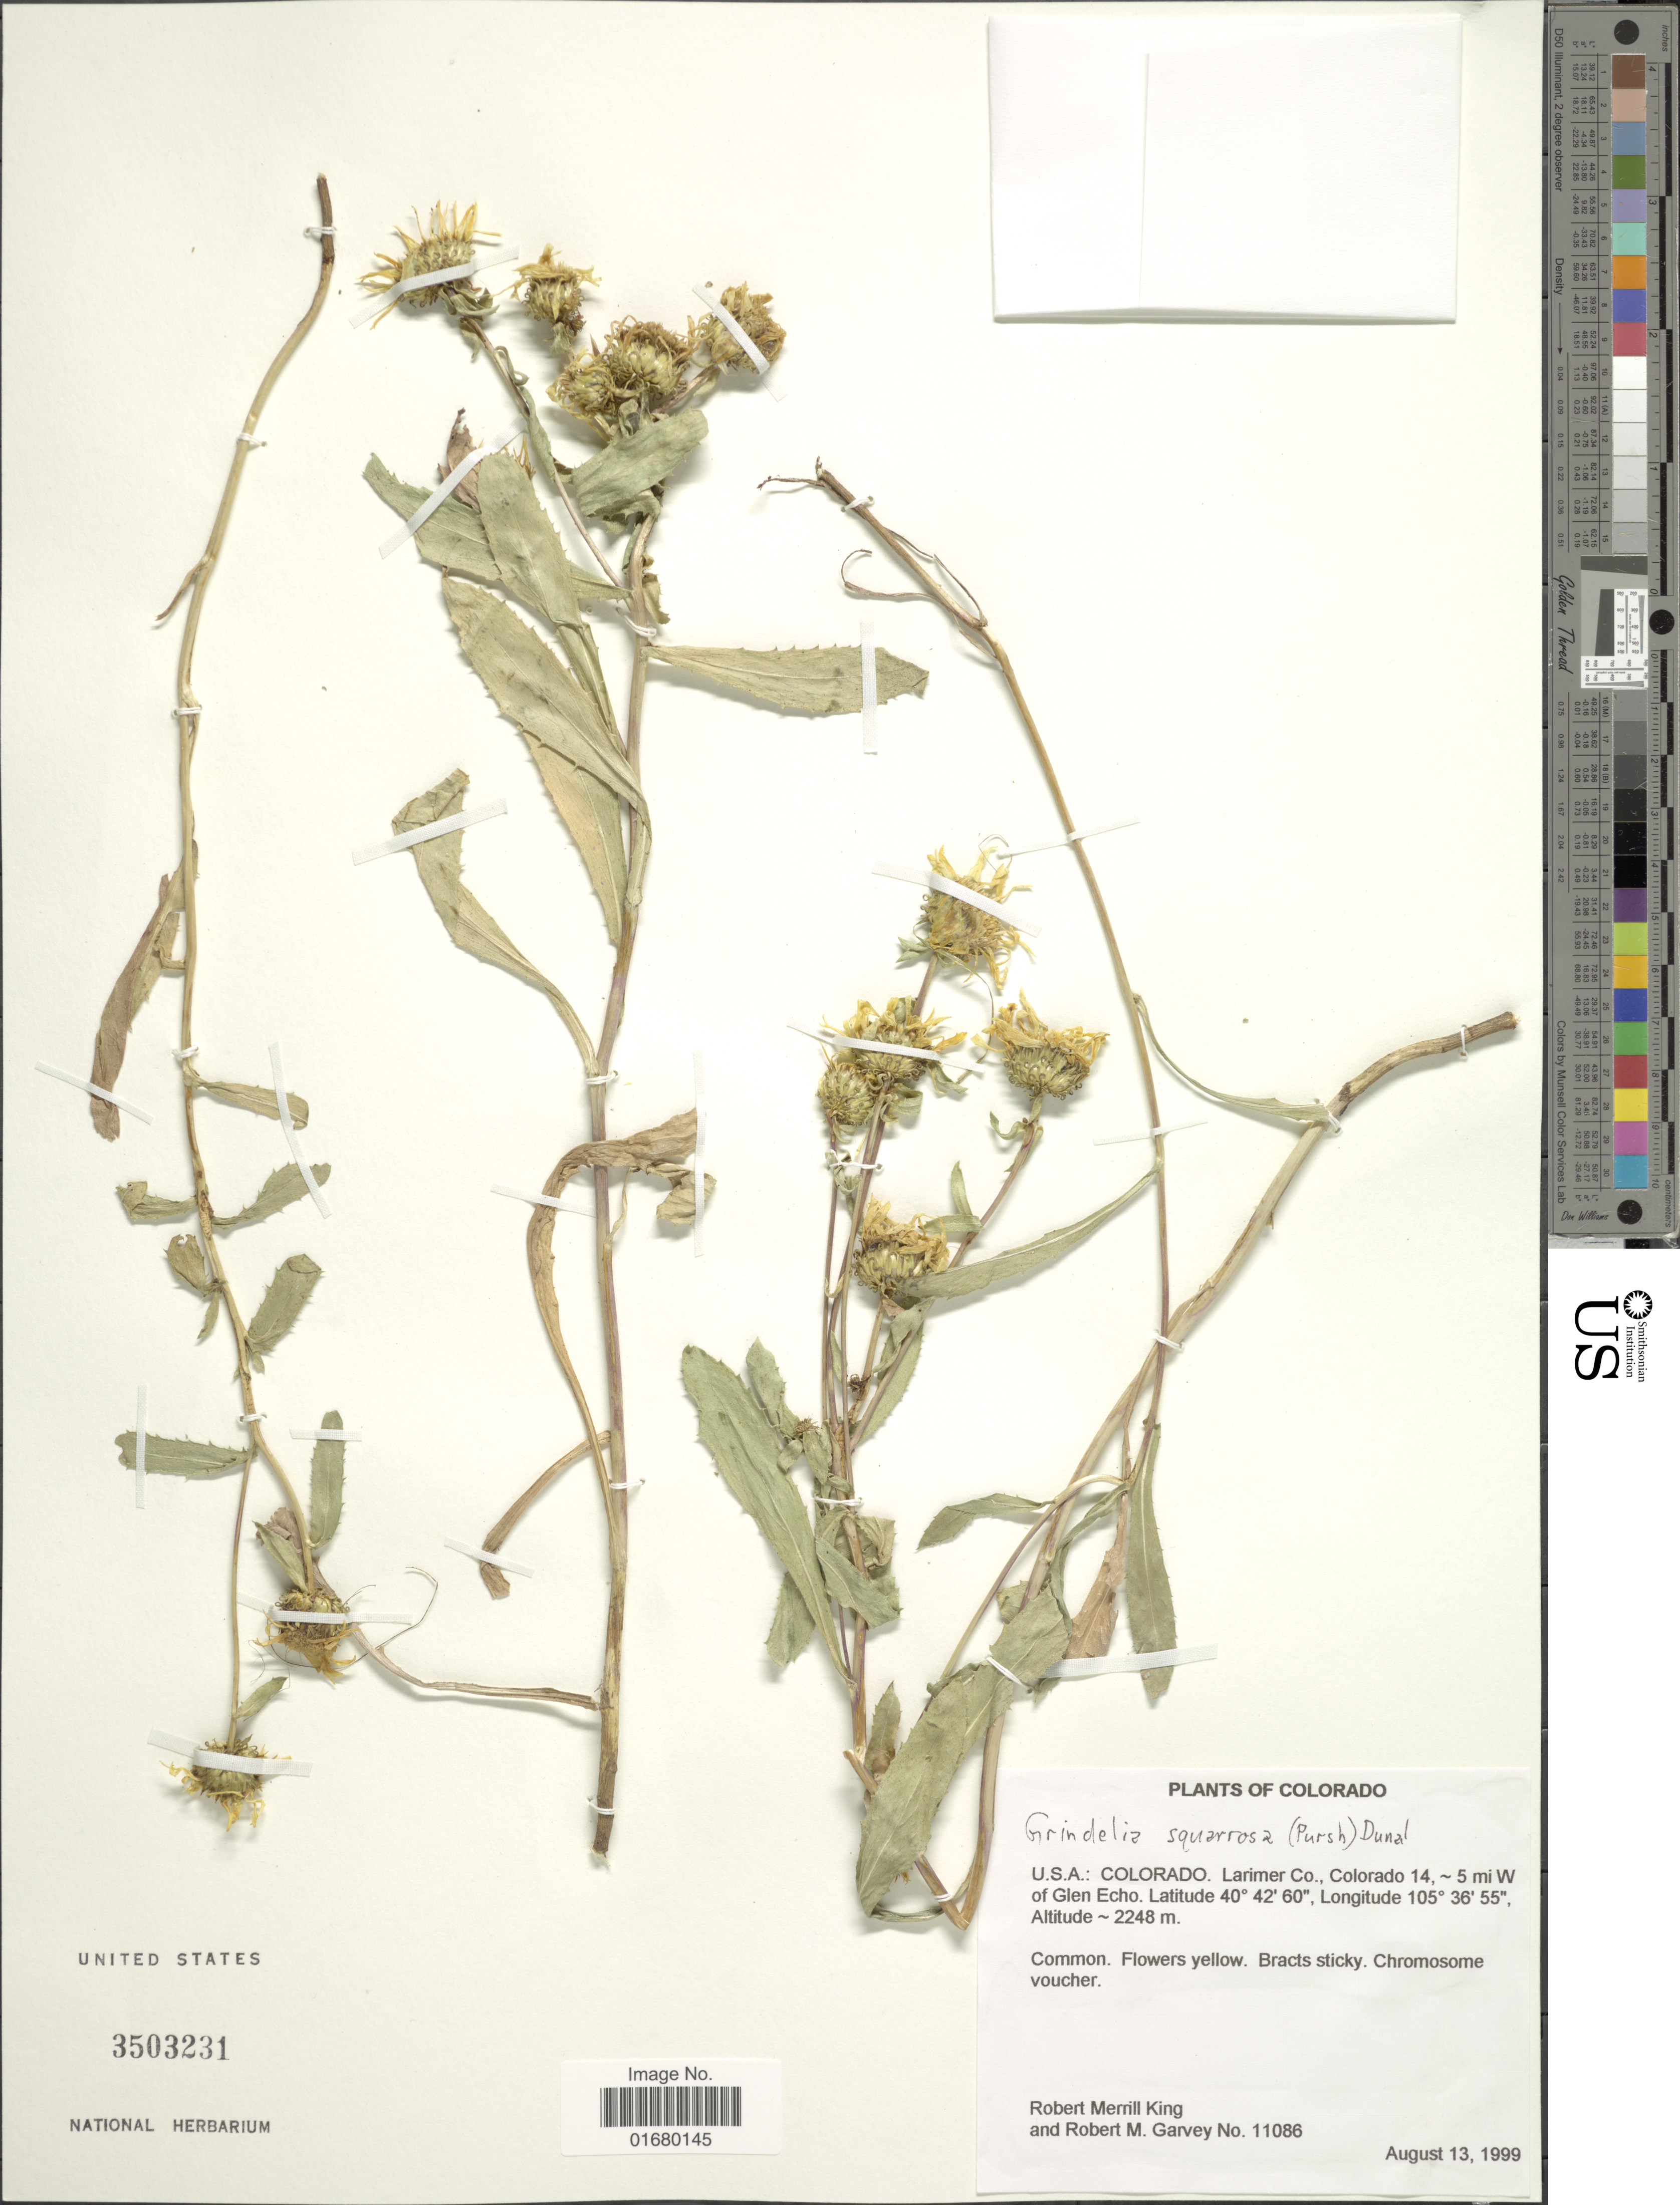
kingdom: Plantae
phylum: Tracheophyta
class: Magnoliopsida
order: Asterales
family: Asteraceae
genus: Grindelia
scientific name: Grindelia squarrosa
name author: (Pursh) Dunal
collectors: R. M. King & R. Garvey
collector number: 11086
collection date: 1999-08-13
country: United States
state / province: Colorado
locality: Larimer Co., Colorado 14, - 5 mi W of Glenn Echo.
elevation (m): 2248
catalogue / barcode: US 3503231